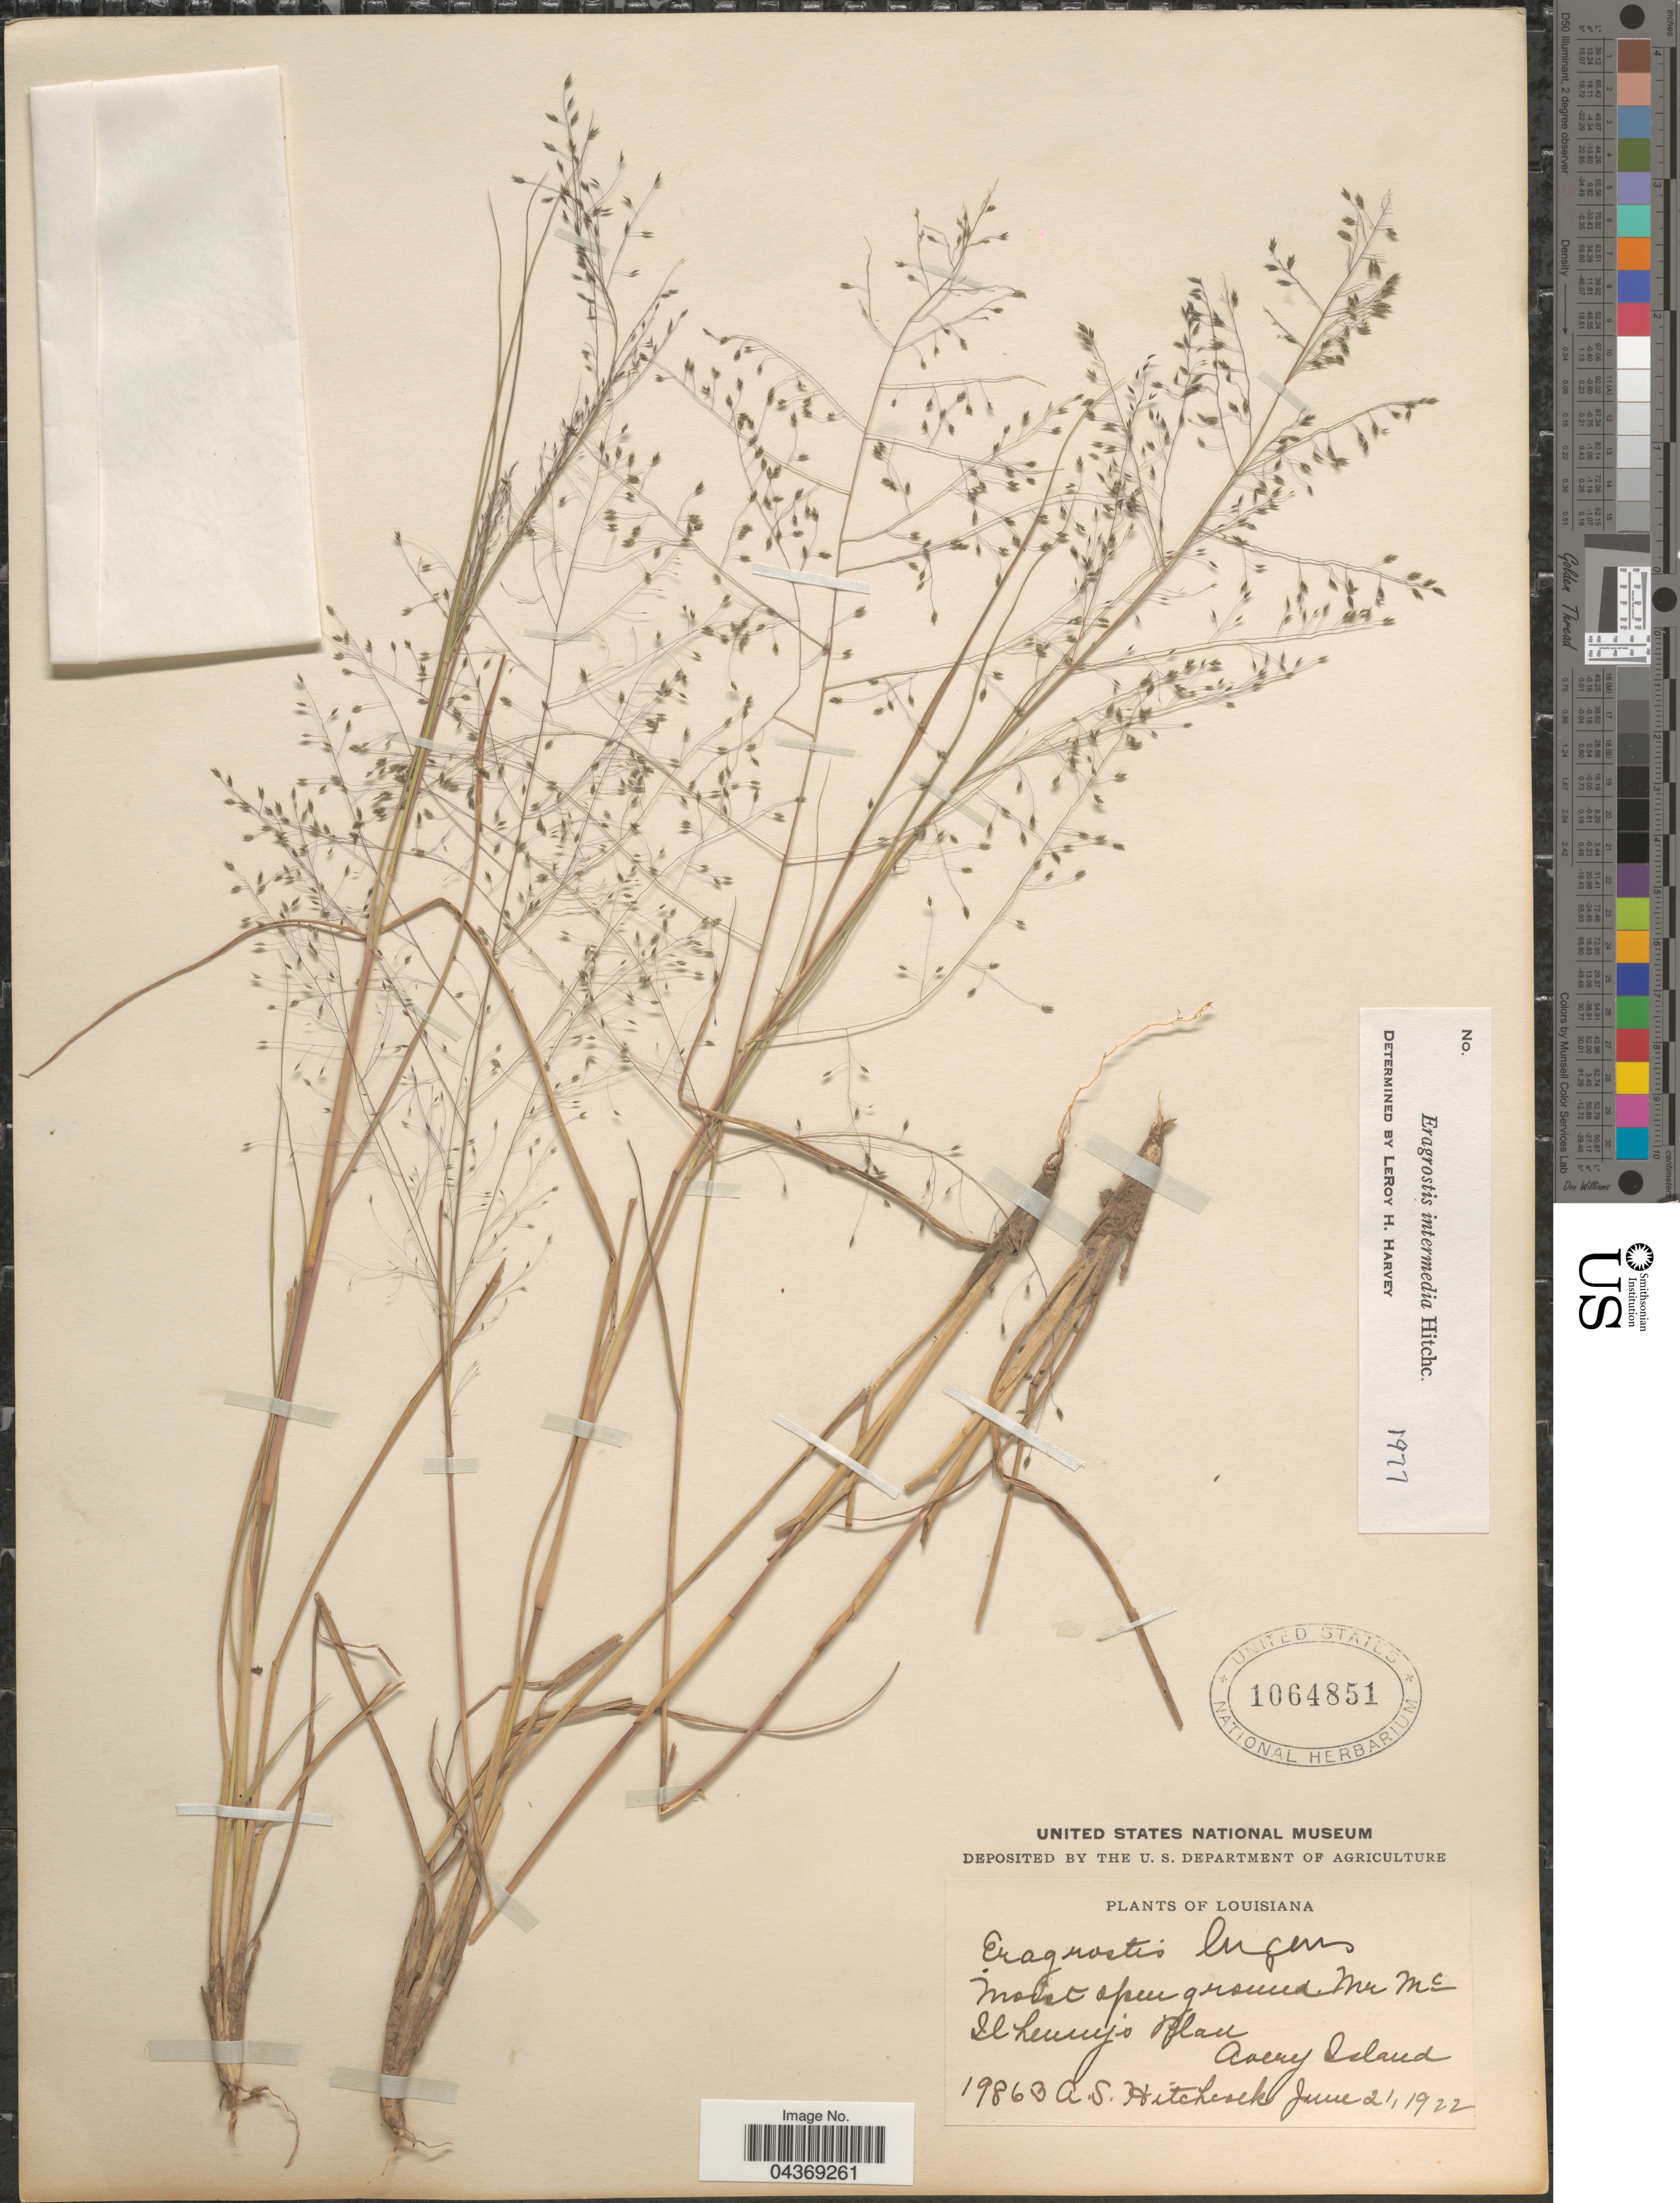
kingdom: Plantae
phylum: Tracheophyta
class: Liliopsida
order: Poales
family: Poaceae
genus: Eragrostis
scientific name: Eragrostis intermedia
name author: Hitchc.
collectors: A. S. Hitchcock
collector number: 19863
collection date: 1922-06-21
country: United States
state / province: Louisiana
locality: Moist open ground Mr McIlhennys Place. Avery Island.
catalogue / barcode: US 1064851